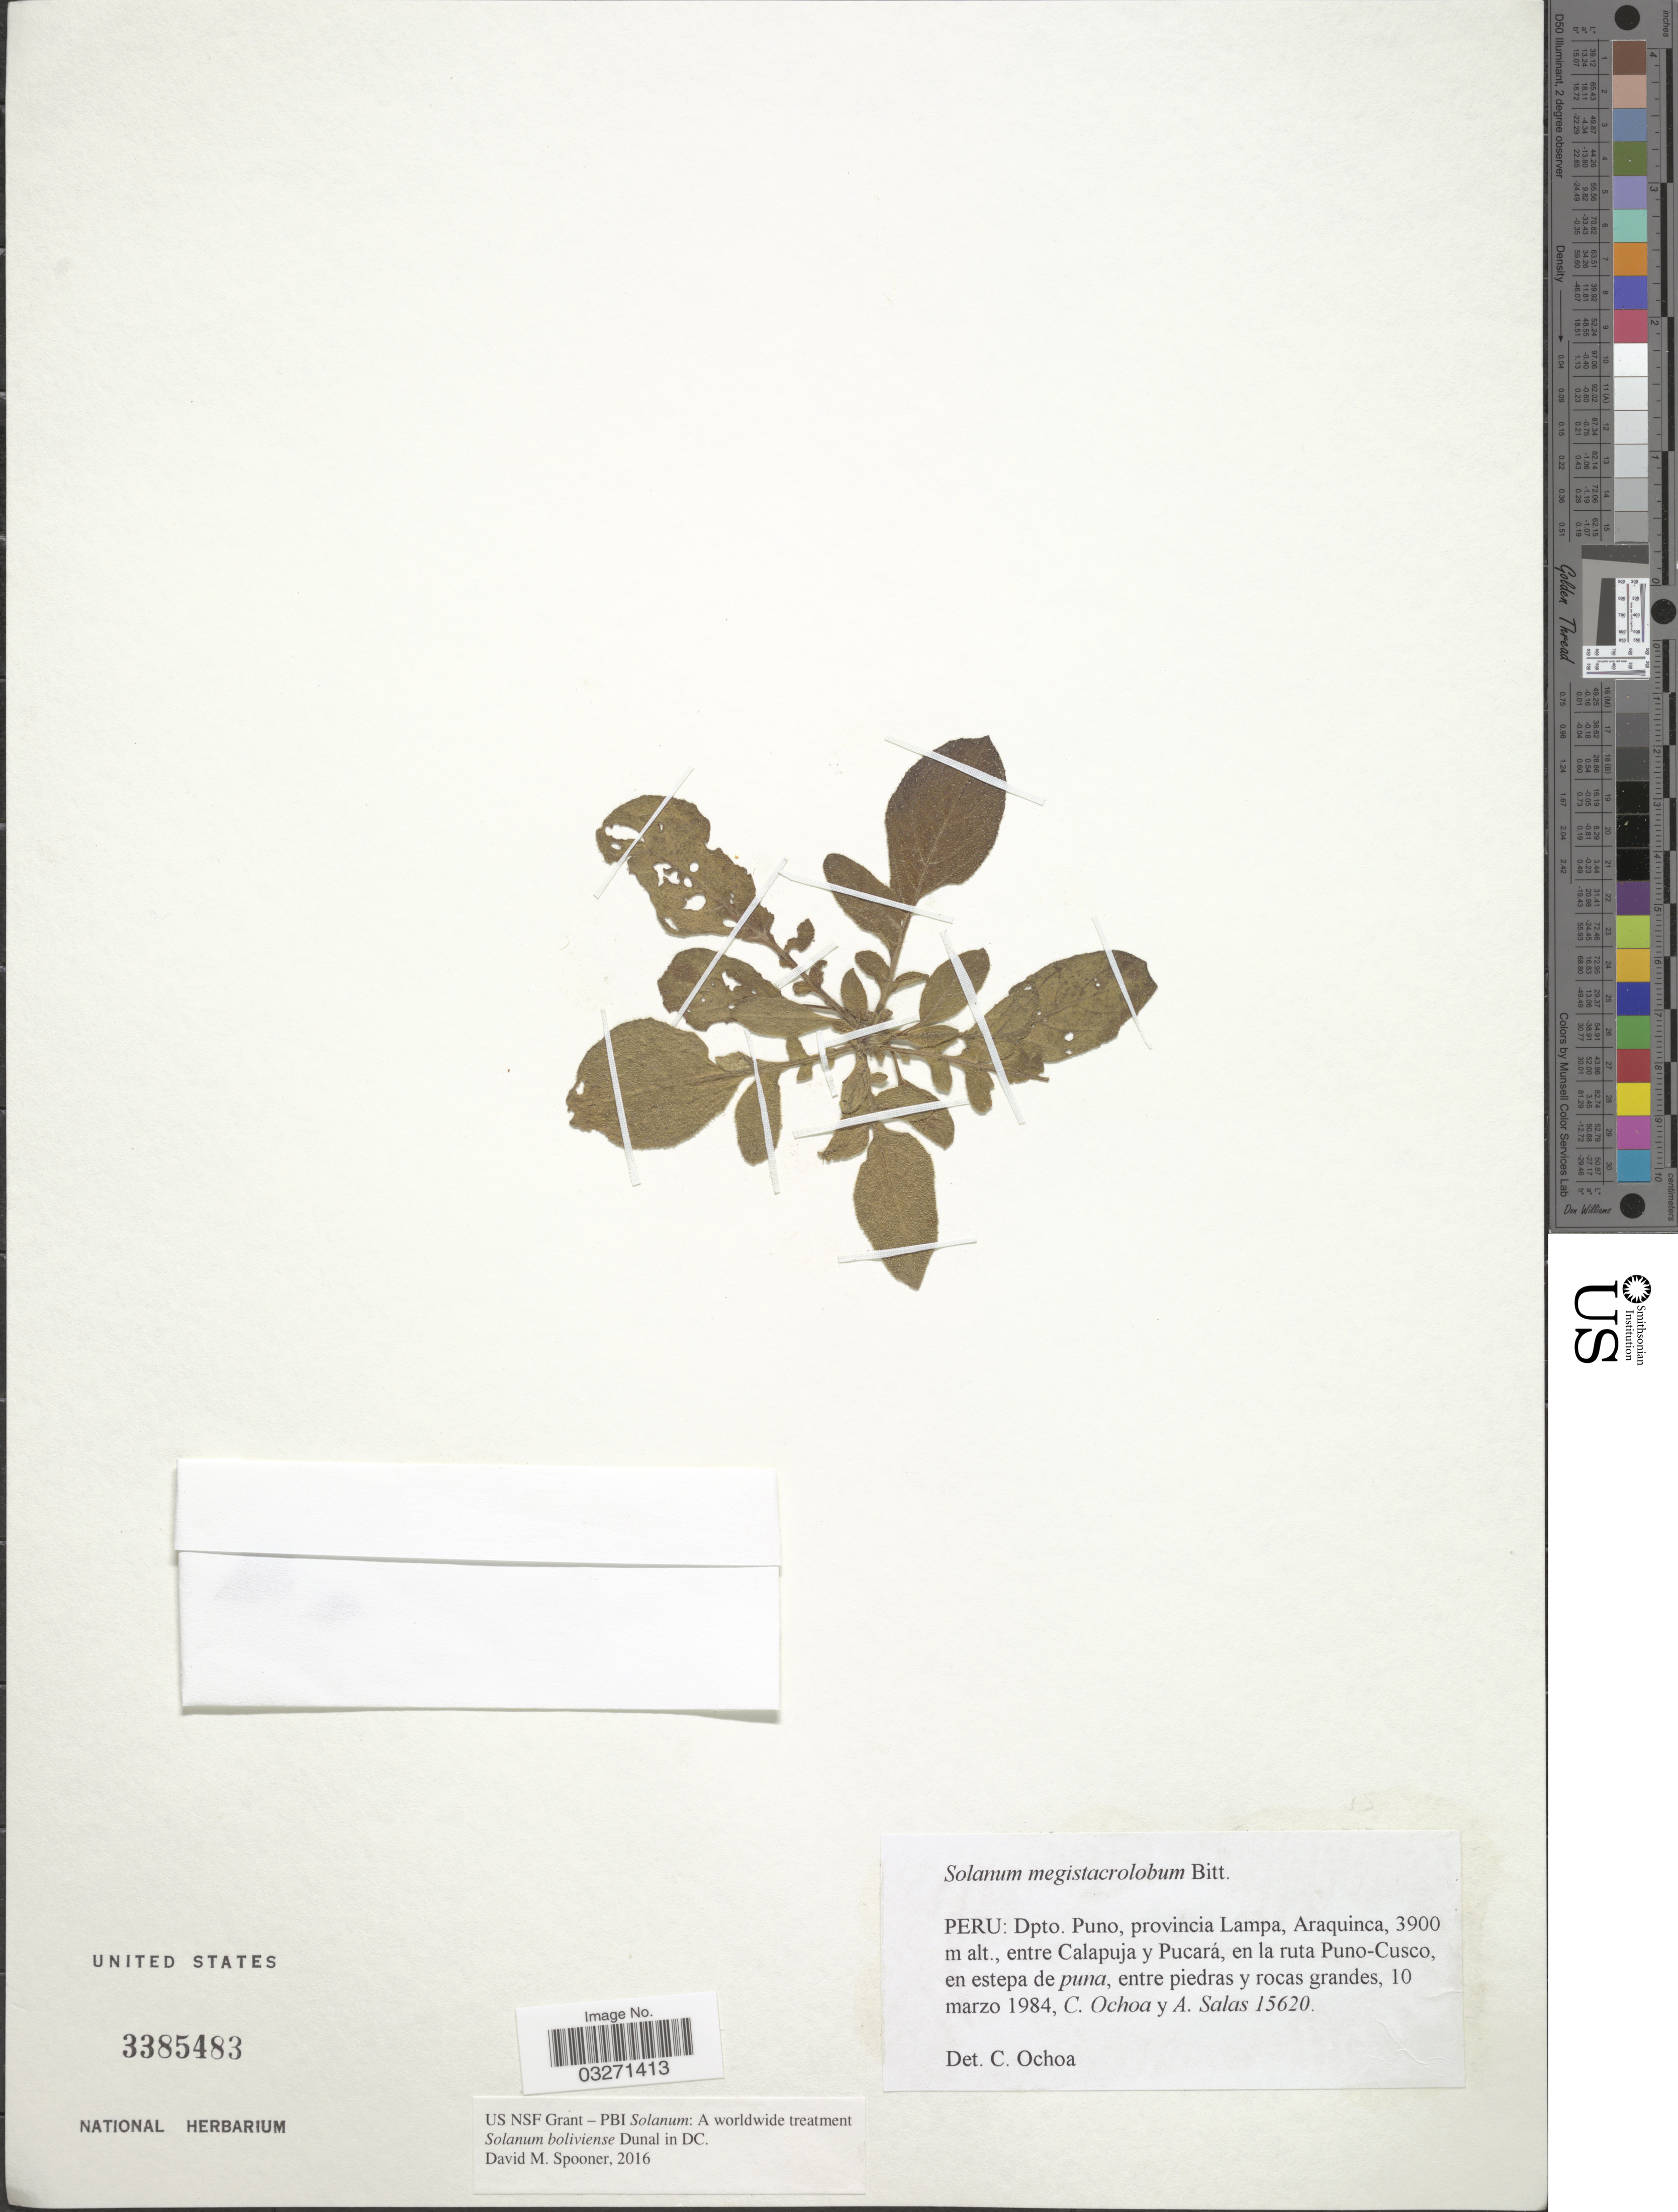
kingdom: Plantae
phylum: Tracheophyta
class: Magnoliopsida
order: Solanales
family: Solanaceae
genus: Solanum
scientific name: Solanum boliviense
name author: Dunal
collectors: C. Ochoa & A. Salas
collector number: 15620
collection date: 1984-03-10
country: Peru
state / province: Puno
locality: Dpto. Puno, provincia Lampa, Araquina, entre Calapuja y Pucará, en la ruta Puno-Cusco.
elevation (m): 3900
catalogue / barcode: US 3385483